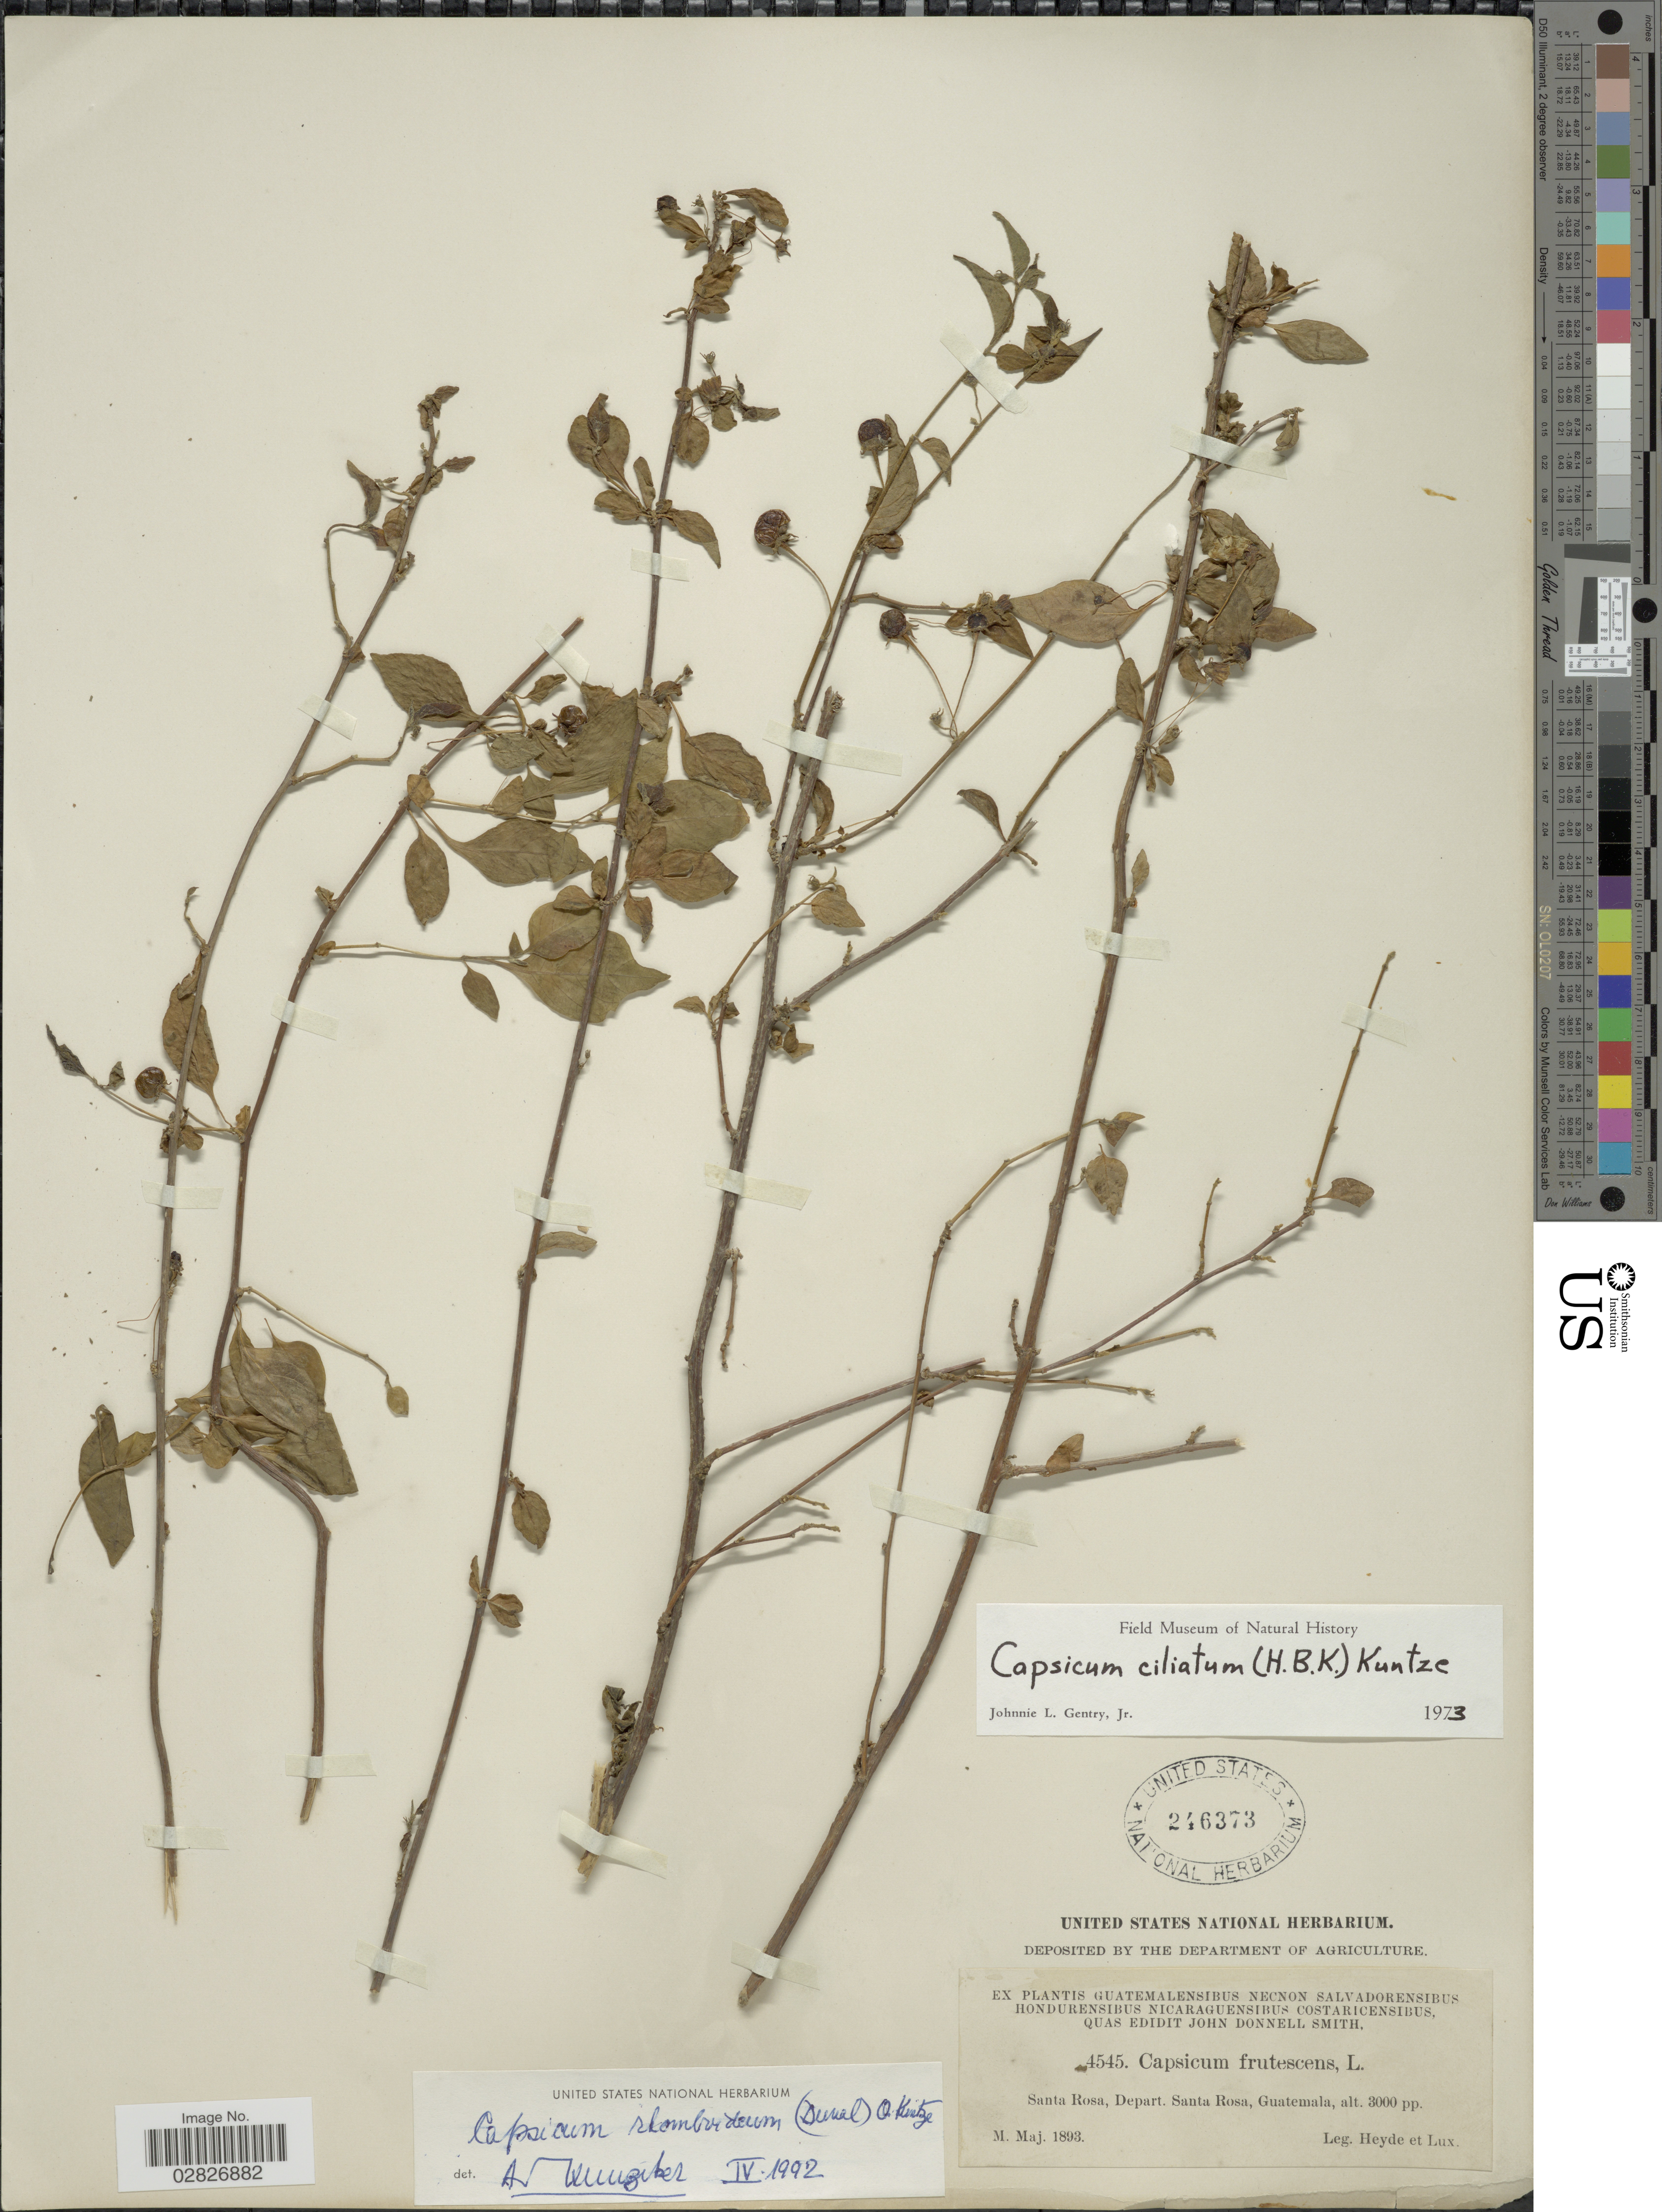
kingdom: Plantae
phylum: Tracheophyta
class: Magnoliopsida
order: Solanales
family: Solanaceae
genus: Capsicum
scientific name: Capsicum ciliatum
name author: (Kunth) Kuntze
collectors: Heyde & Lux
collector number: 4545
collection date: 1893-05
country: Guatemala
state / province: Santa Rosa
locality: Santa Rosa, Depart. Santa Rosa.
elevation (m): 914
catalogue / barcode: US 246373